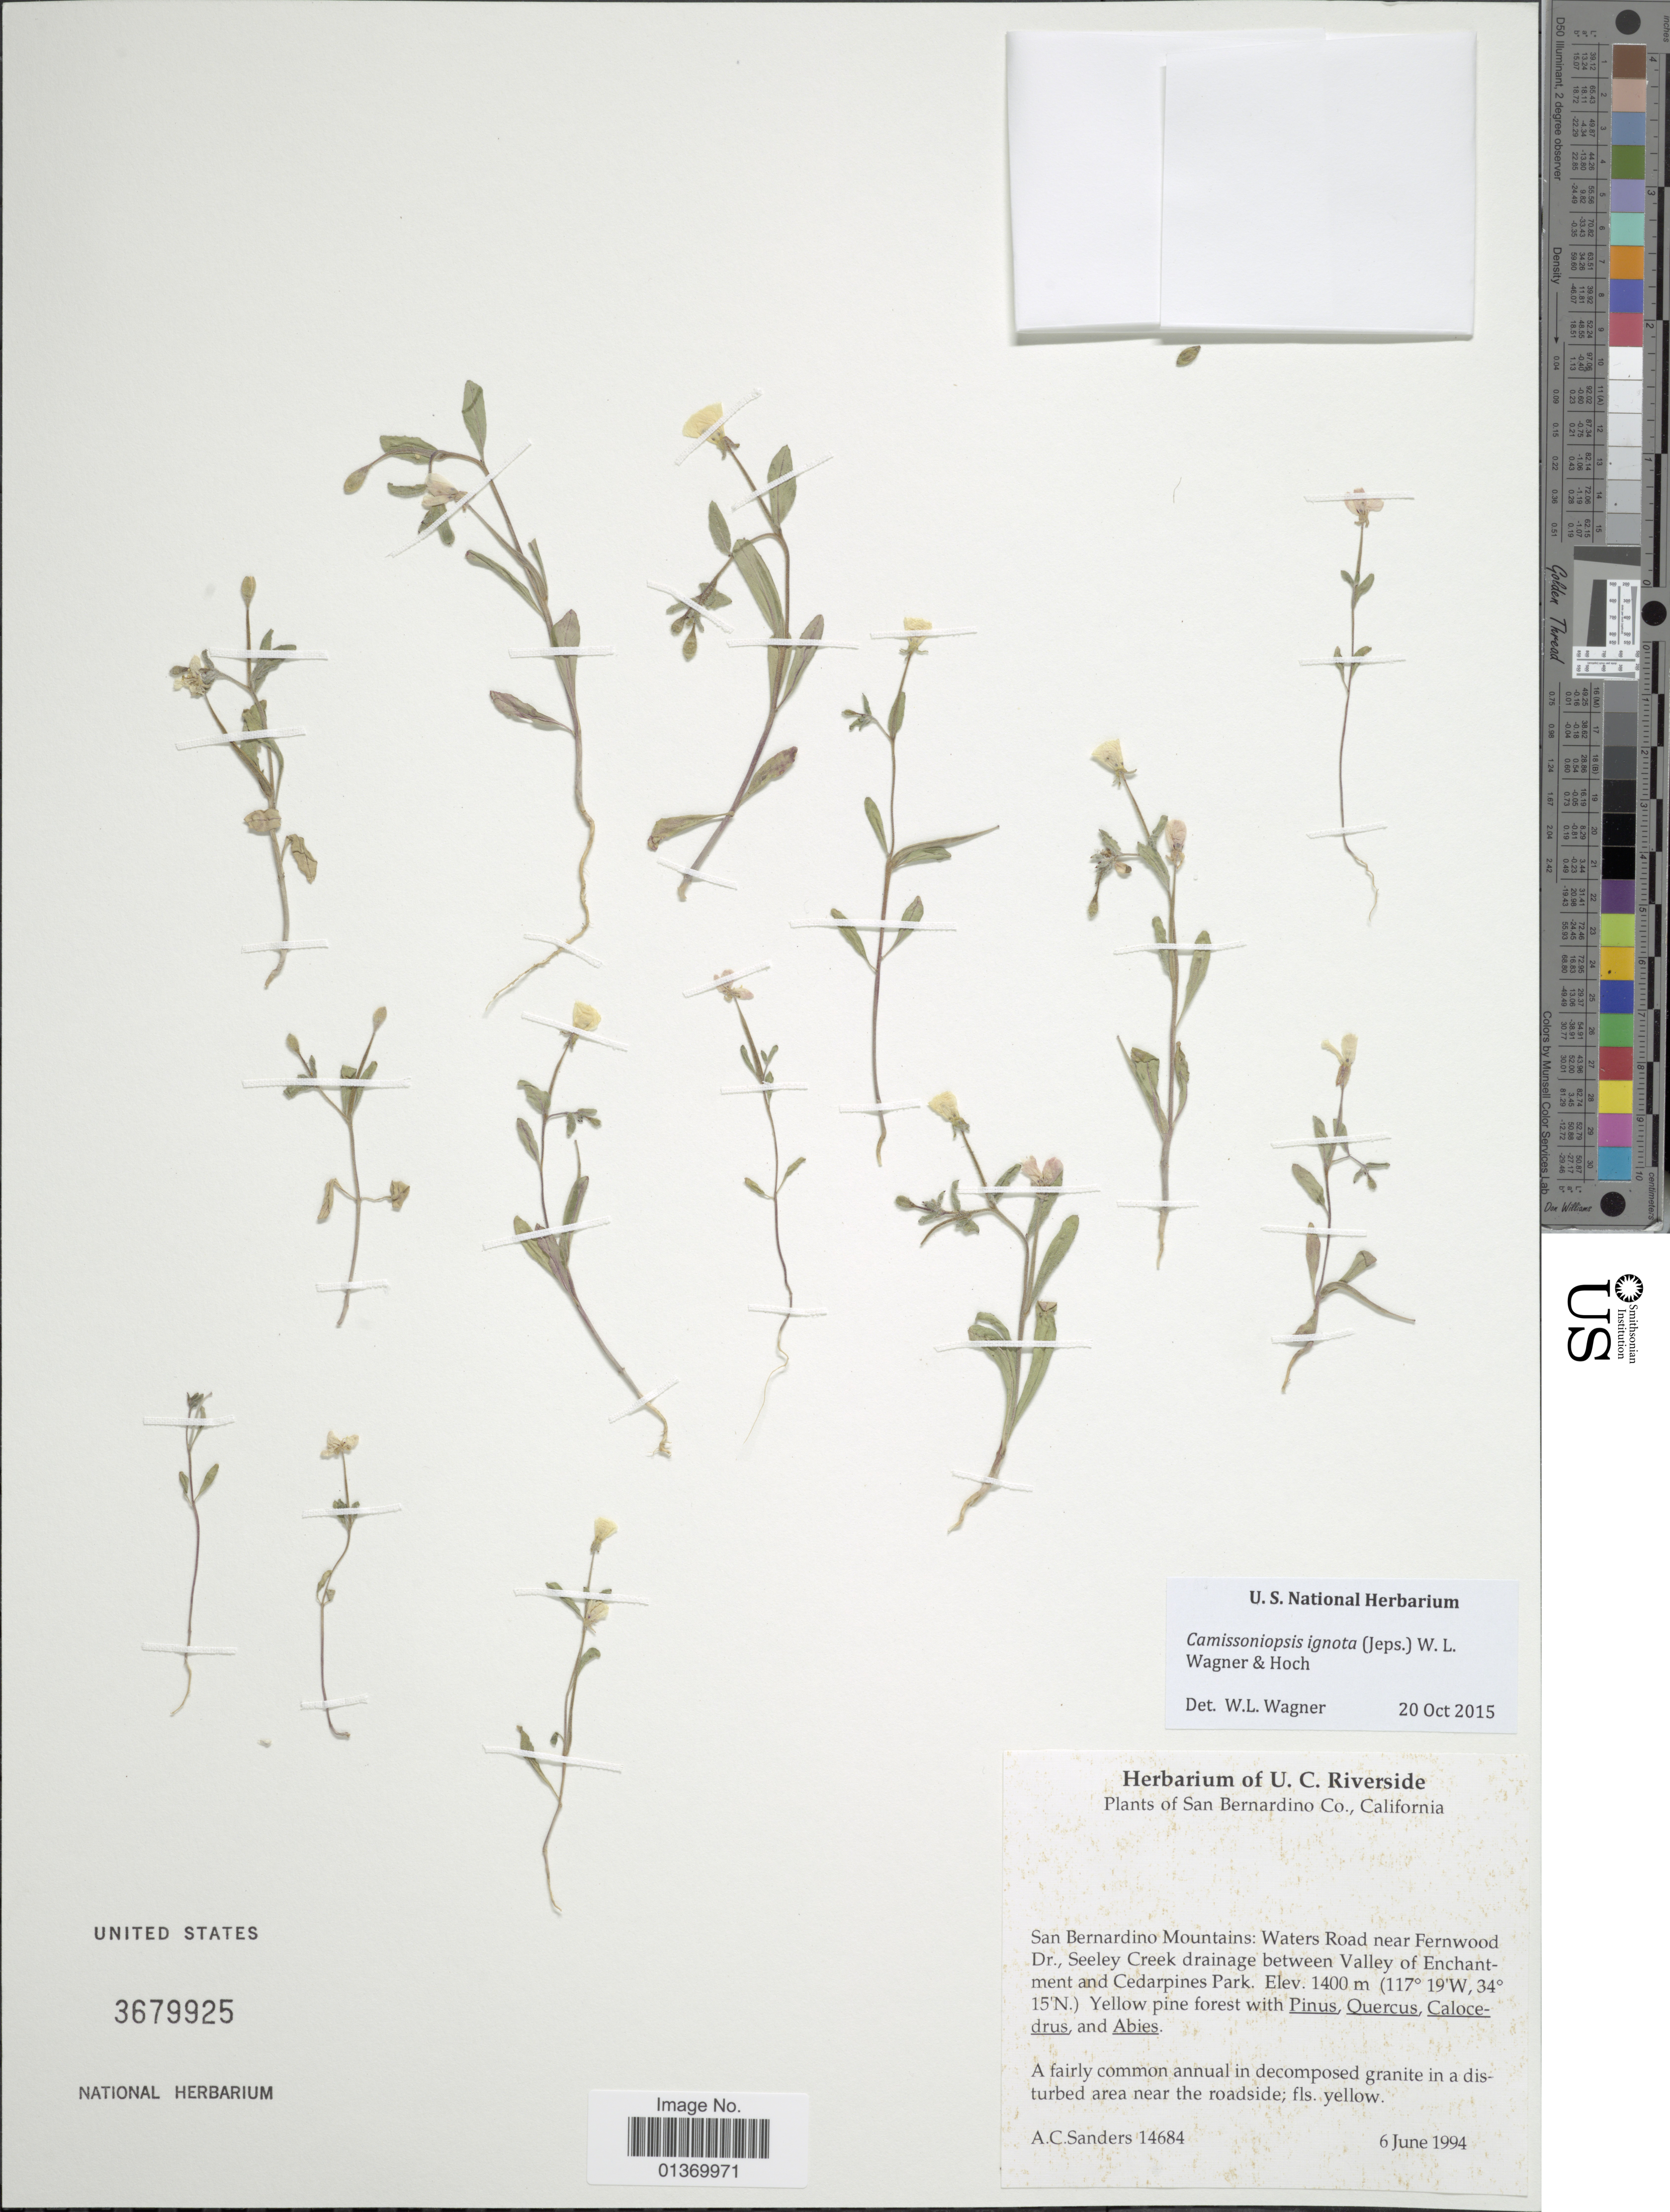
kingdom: Plantae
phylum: Tracheophyta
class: Magnoliopsida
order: Myrtales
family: Onagraceae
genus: Camissoniopsis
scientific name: Camissoniopsis ignota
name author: (Jeps.) W.L. Wagner & Hoch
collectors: A. Sanders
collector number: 14684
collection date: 1994-06-06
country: United States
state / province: California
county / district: San Bernardino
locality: San Bernardino Co., San Bernardino Mountains: Waters Road near Fernwood Dr., Seeley Creek drainage between Valley of Enchantment and Cedarpines Park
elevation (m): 1400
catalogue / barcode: US 3679925